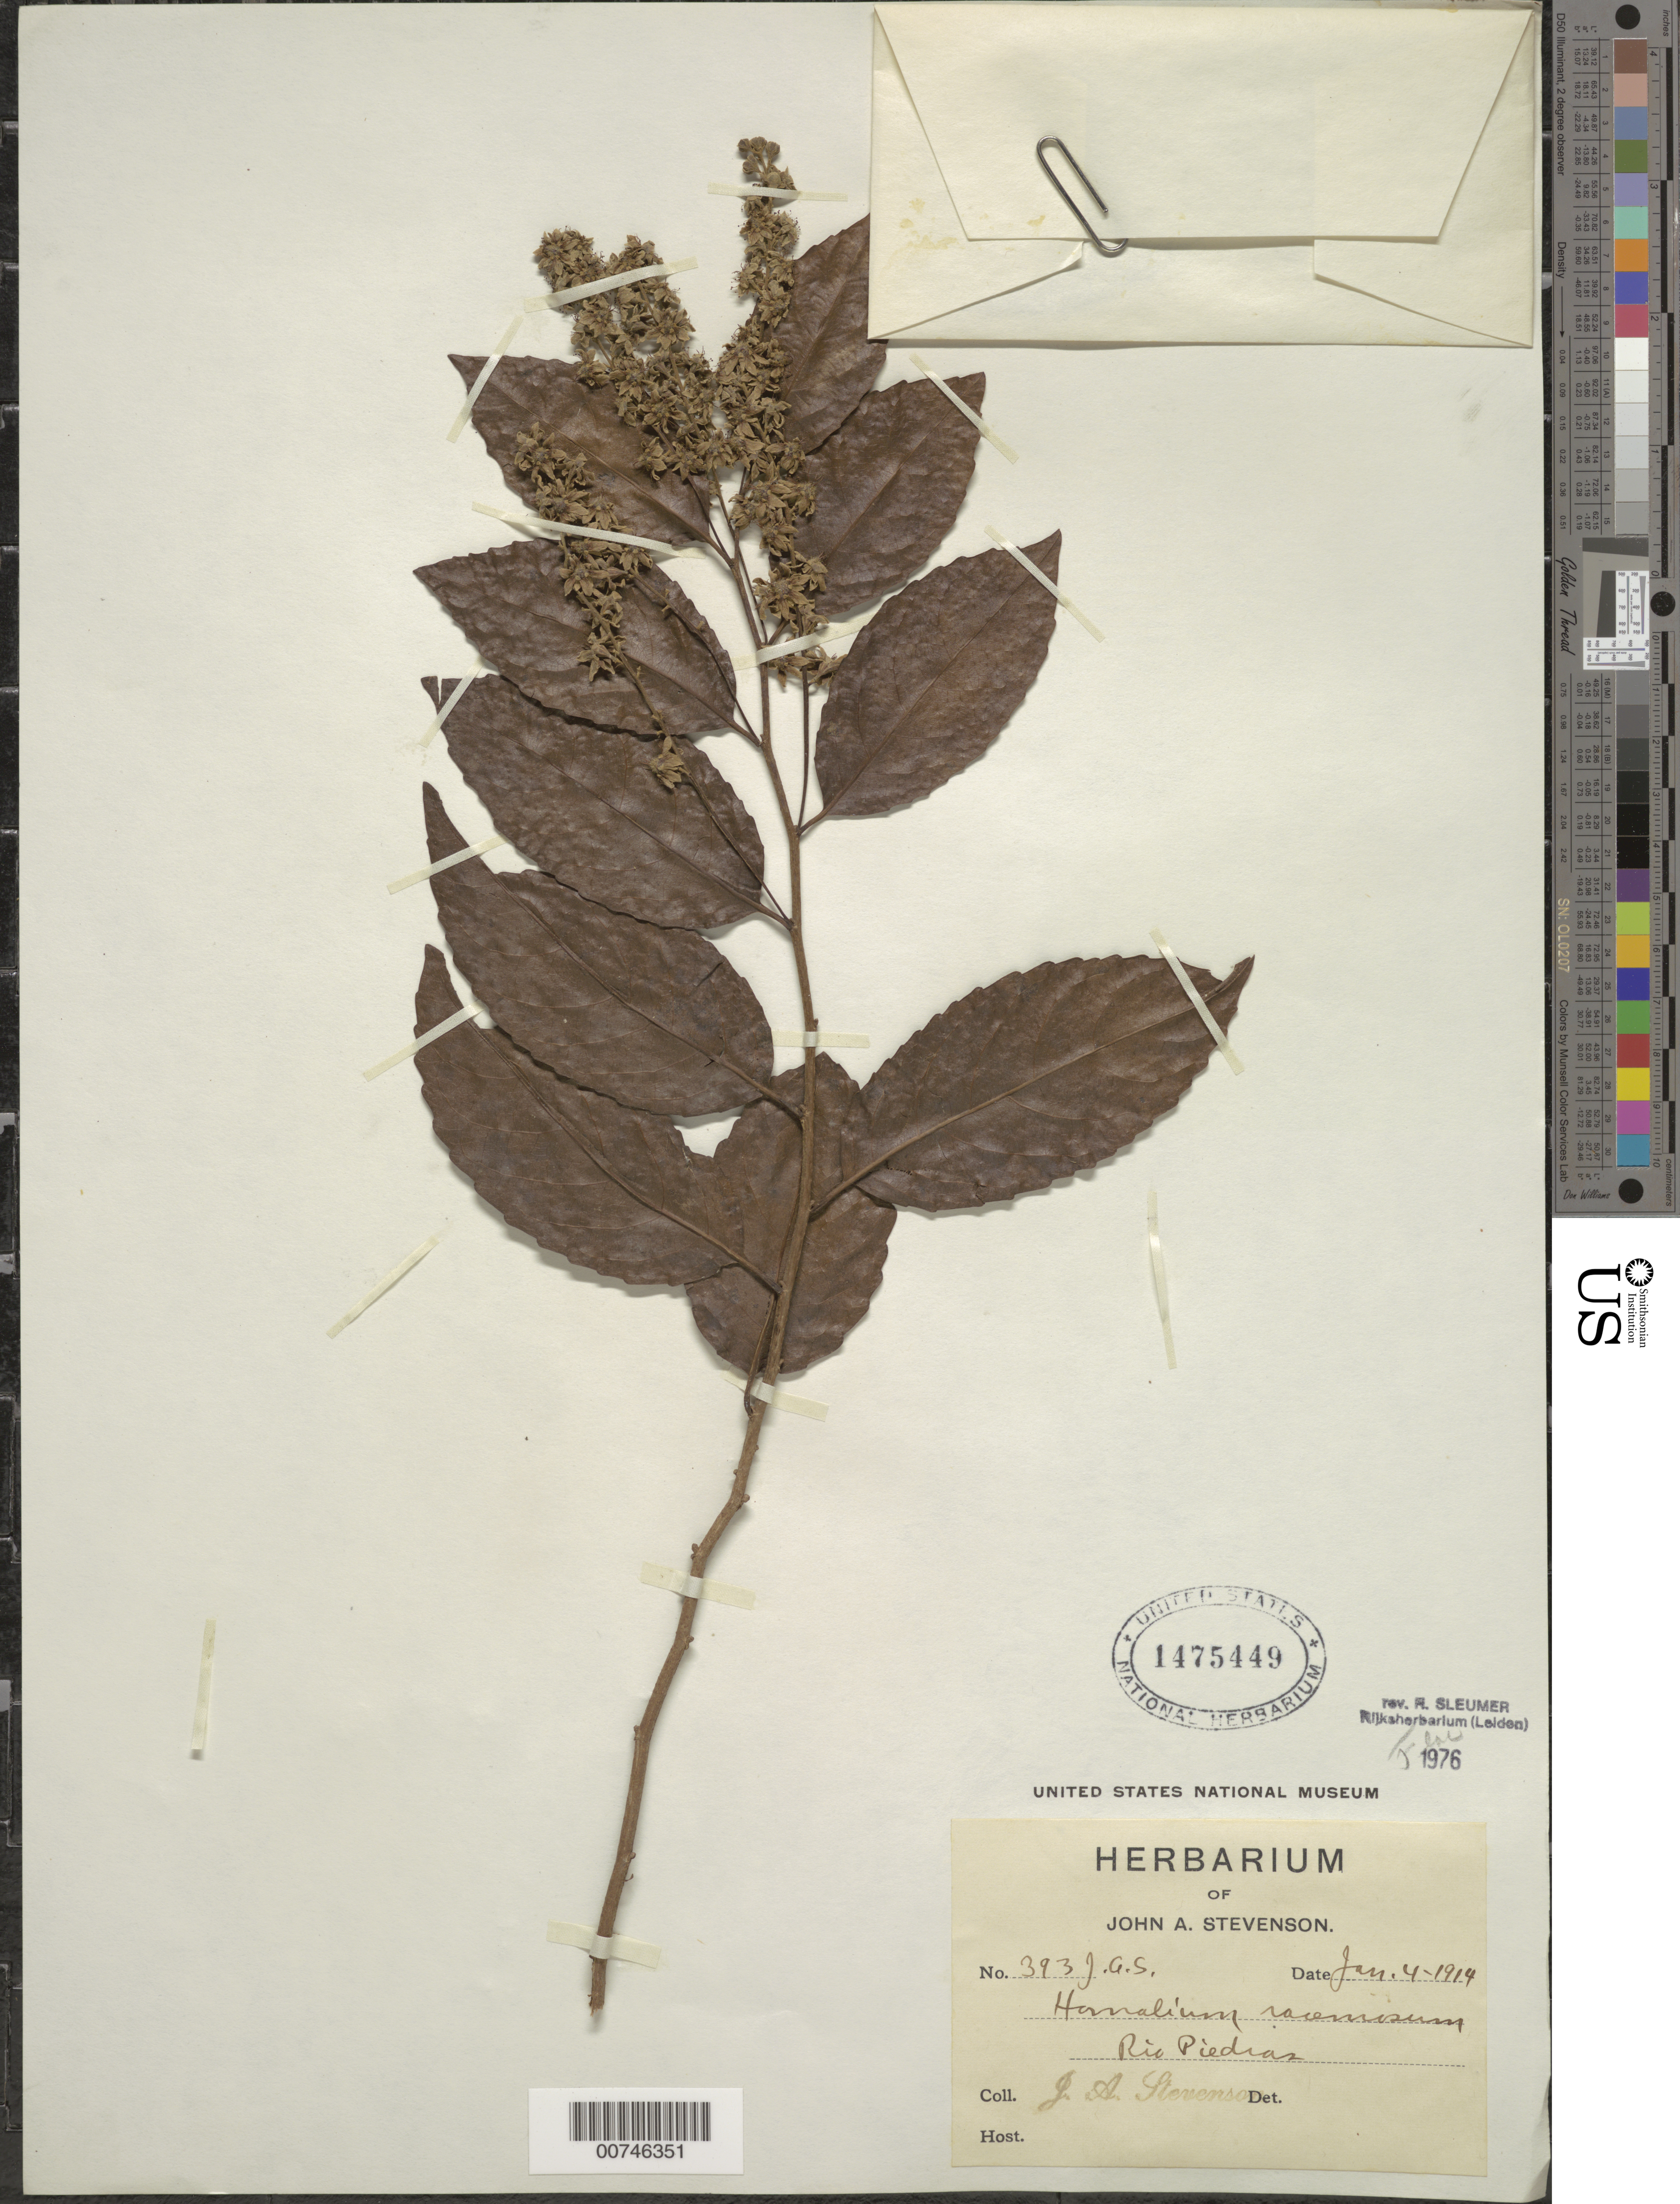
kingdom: Plantae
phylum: Tracheophyta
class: Magnoliopsida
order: Malpighiales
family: Salicaceae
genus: Homalium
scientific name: Homalium racemosum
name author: Jacq.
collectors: J. Stevenson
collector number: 393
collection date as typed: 04 Jan 1914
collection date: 1914-01-04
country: Puerto Rico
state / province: San Juan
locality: Rio Piedras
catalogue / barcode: US 1475449